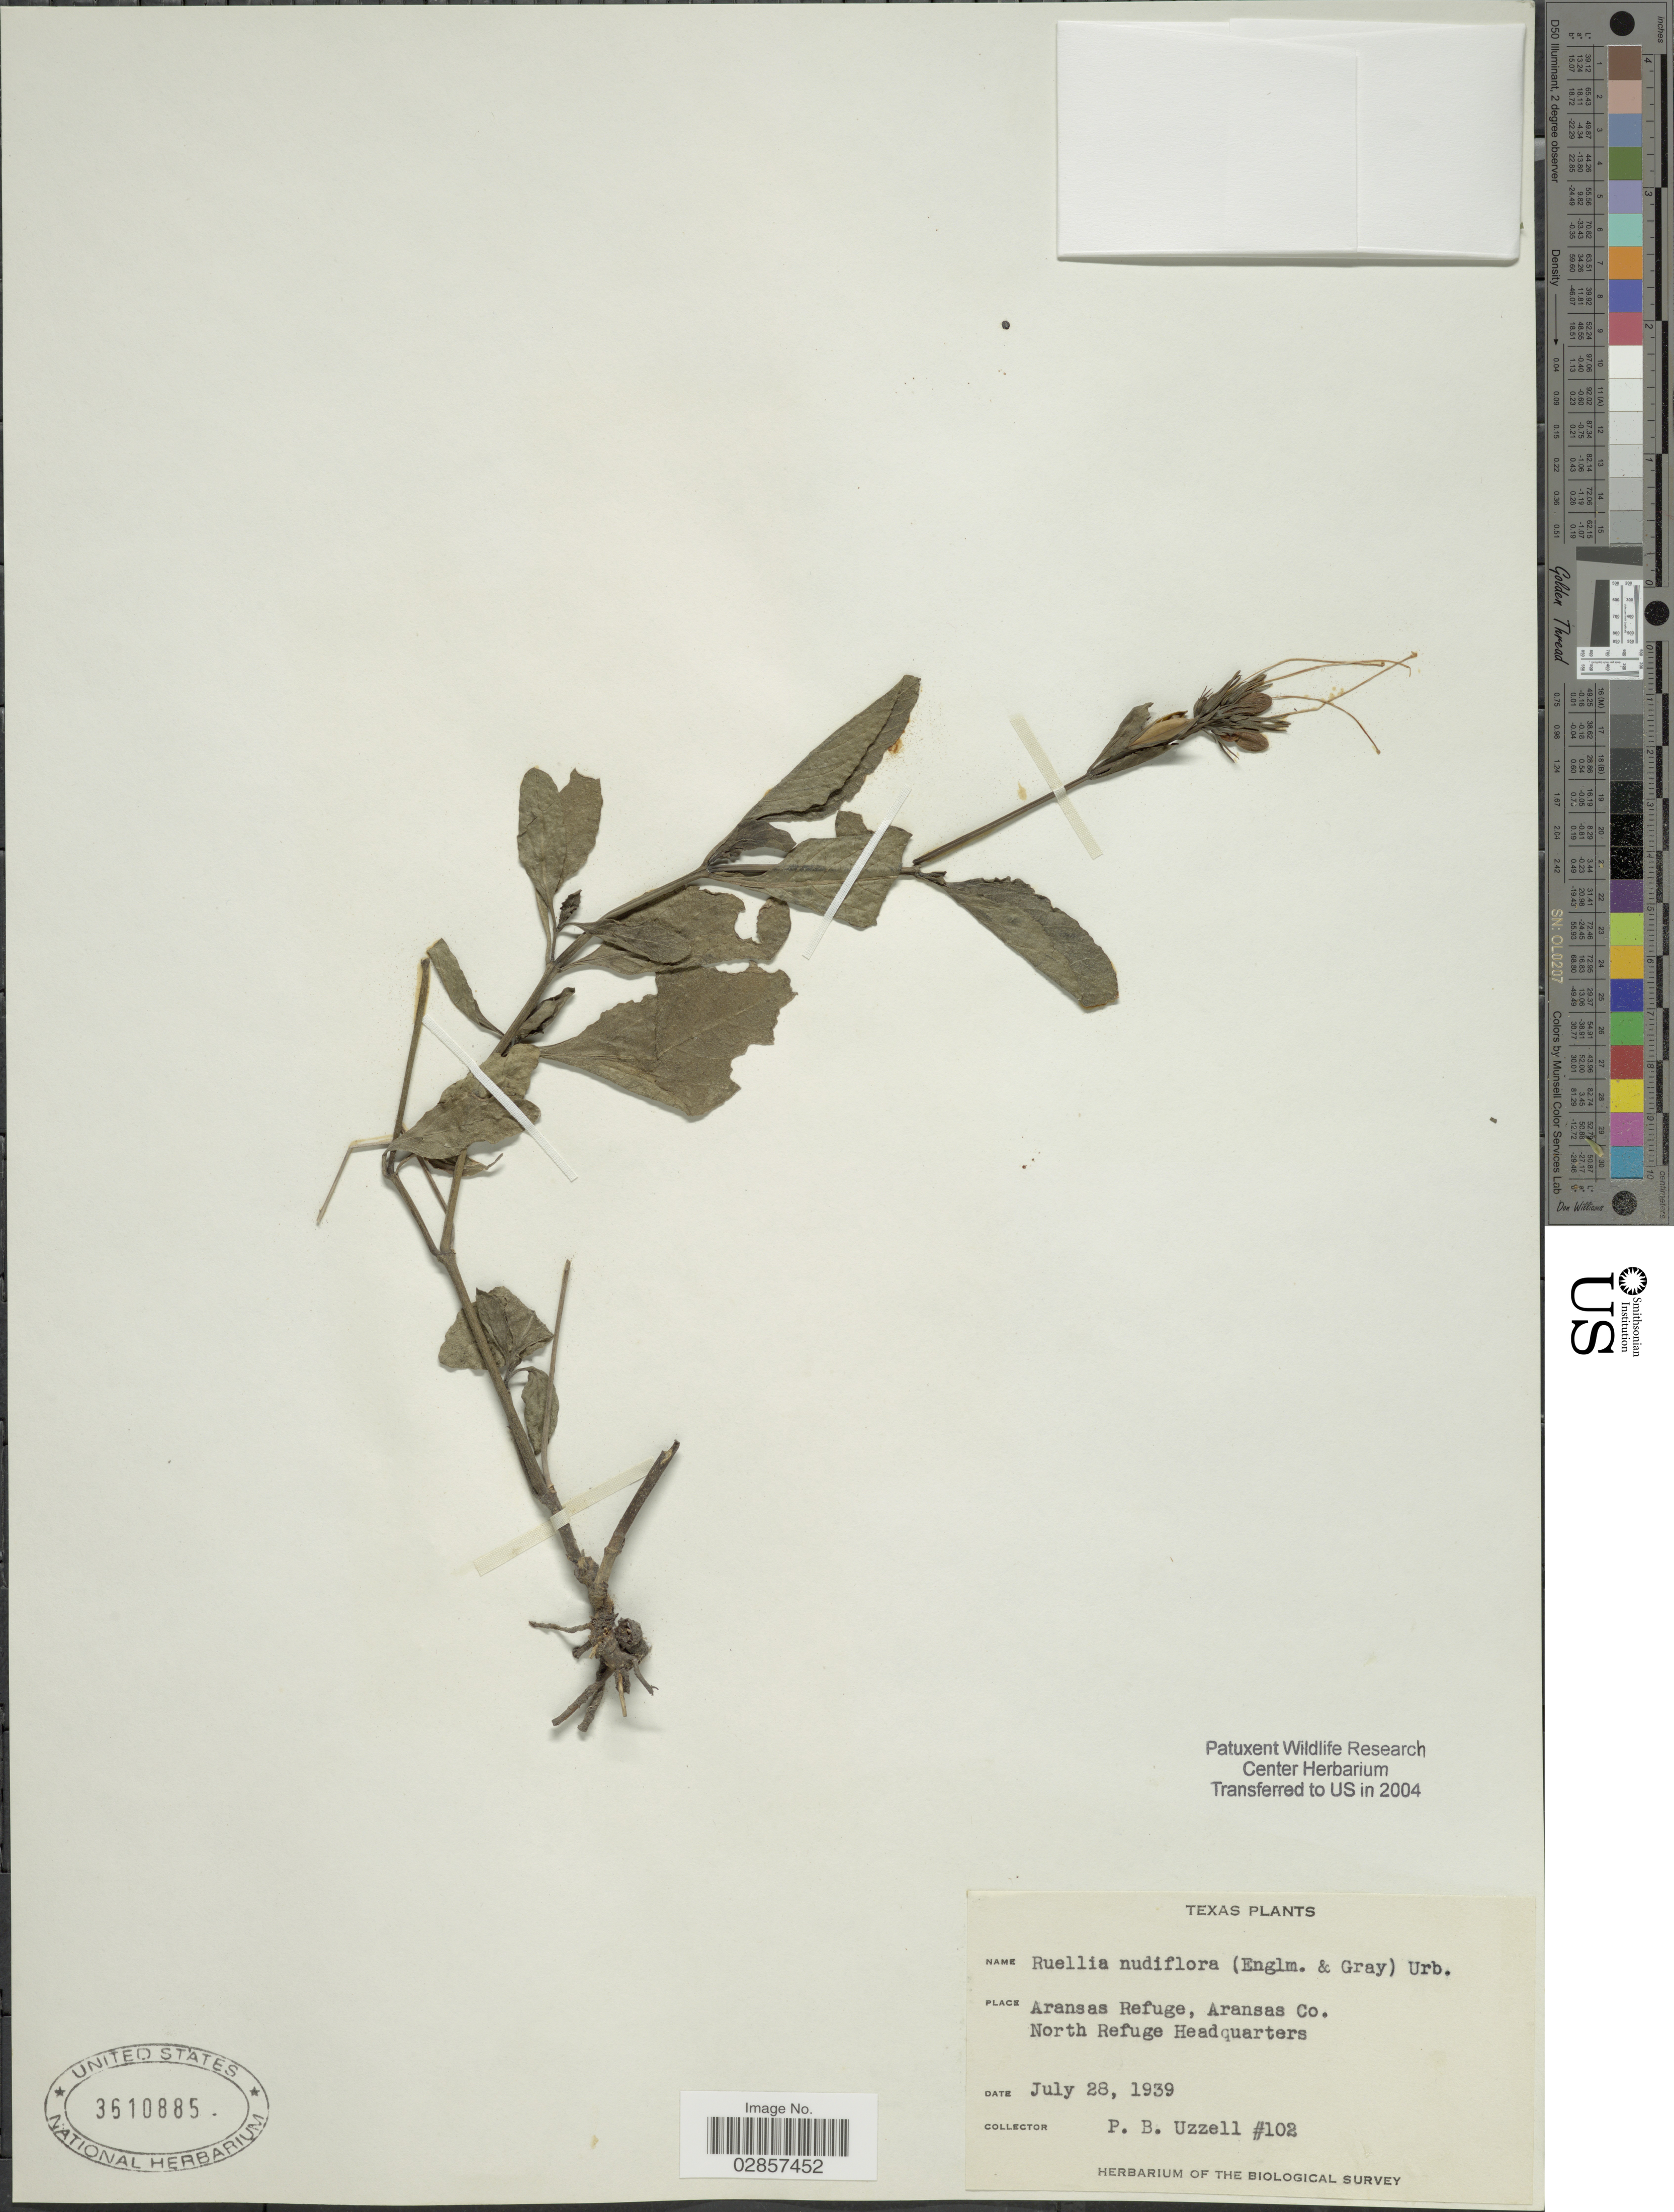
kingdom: Plantae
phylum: Tracheophyta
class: Magnoliopsida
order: Lamiales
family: Acanthaceae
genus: Ruellia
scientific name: Ruellia nudiflora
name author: (Engelm. & A. Gray) Urb.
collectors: P. Uzzell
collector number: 102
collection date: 1939-07-28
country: United States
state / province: Texas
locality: Aransas Refuge, Aransas Co., North Refuge Headquarters.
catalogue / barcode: US 3610885